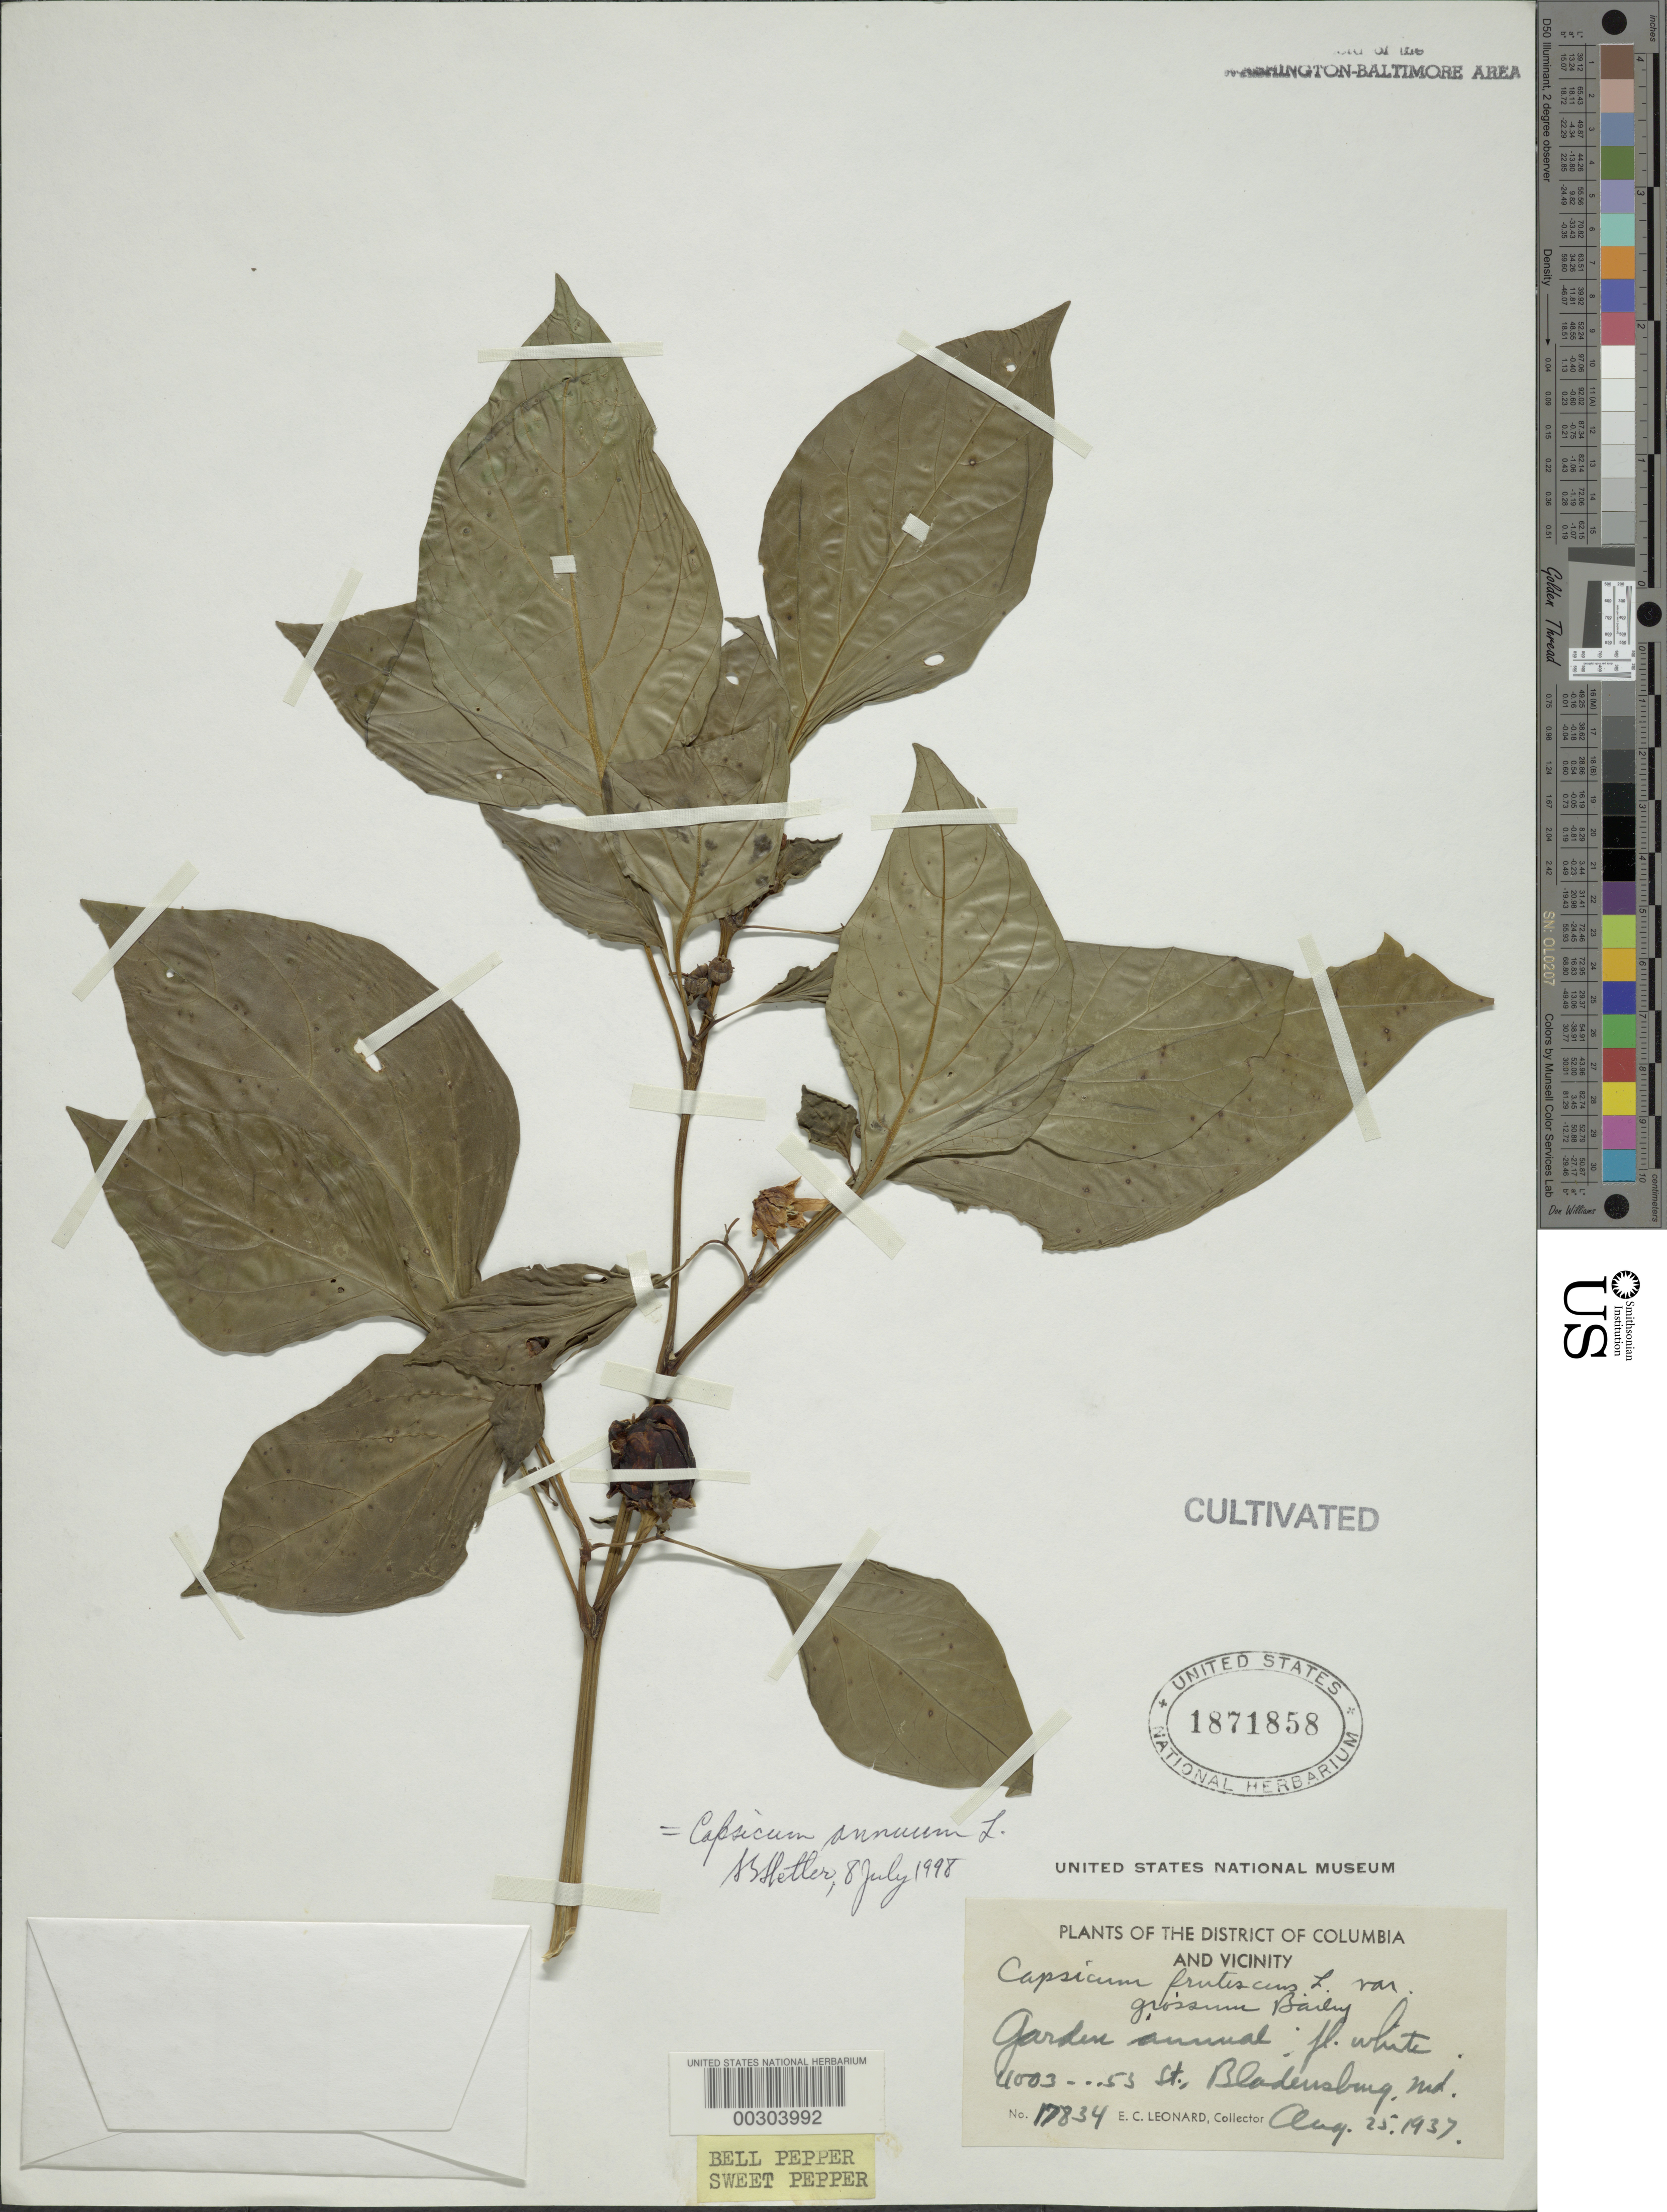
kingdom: Plantae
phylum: Tracheophyta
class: Magnoliopsida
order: Solanales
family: Solanaceae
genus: Capsicum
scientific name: Capsicum annuum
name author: L.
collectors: E. C. Leonard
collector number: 17834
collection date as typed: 25 Aug 1937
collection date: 1937-08-25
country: United States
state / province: Maryland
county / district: Prince George's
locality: Bladensburg, 4003 53 St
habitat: Garden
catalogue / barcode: US 1871858